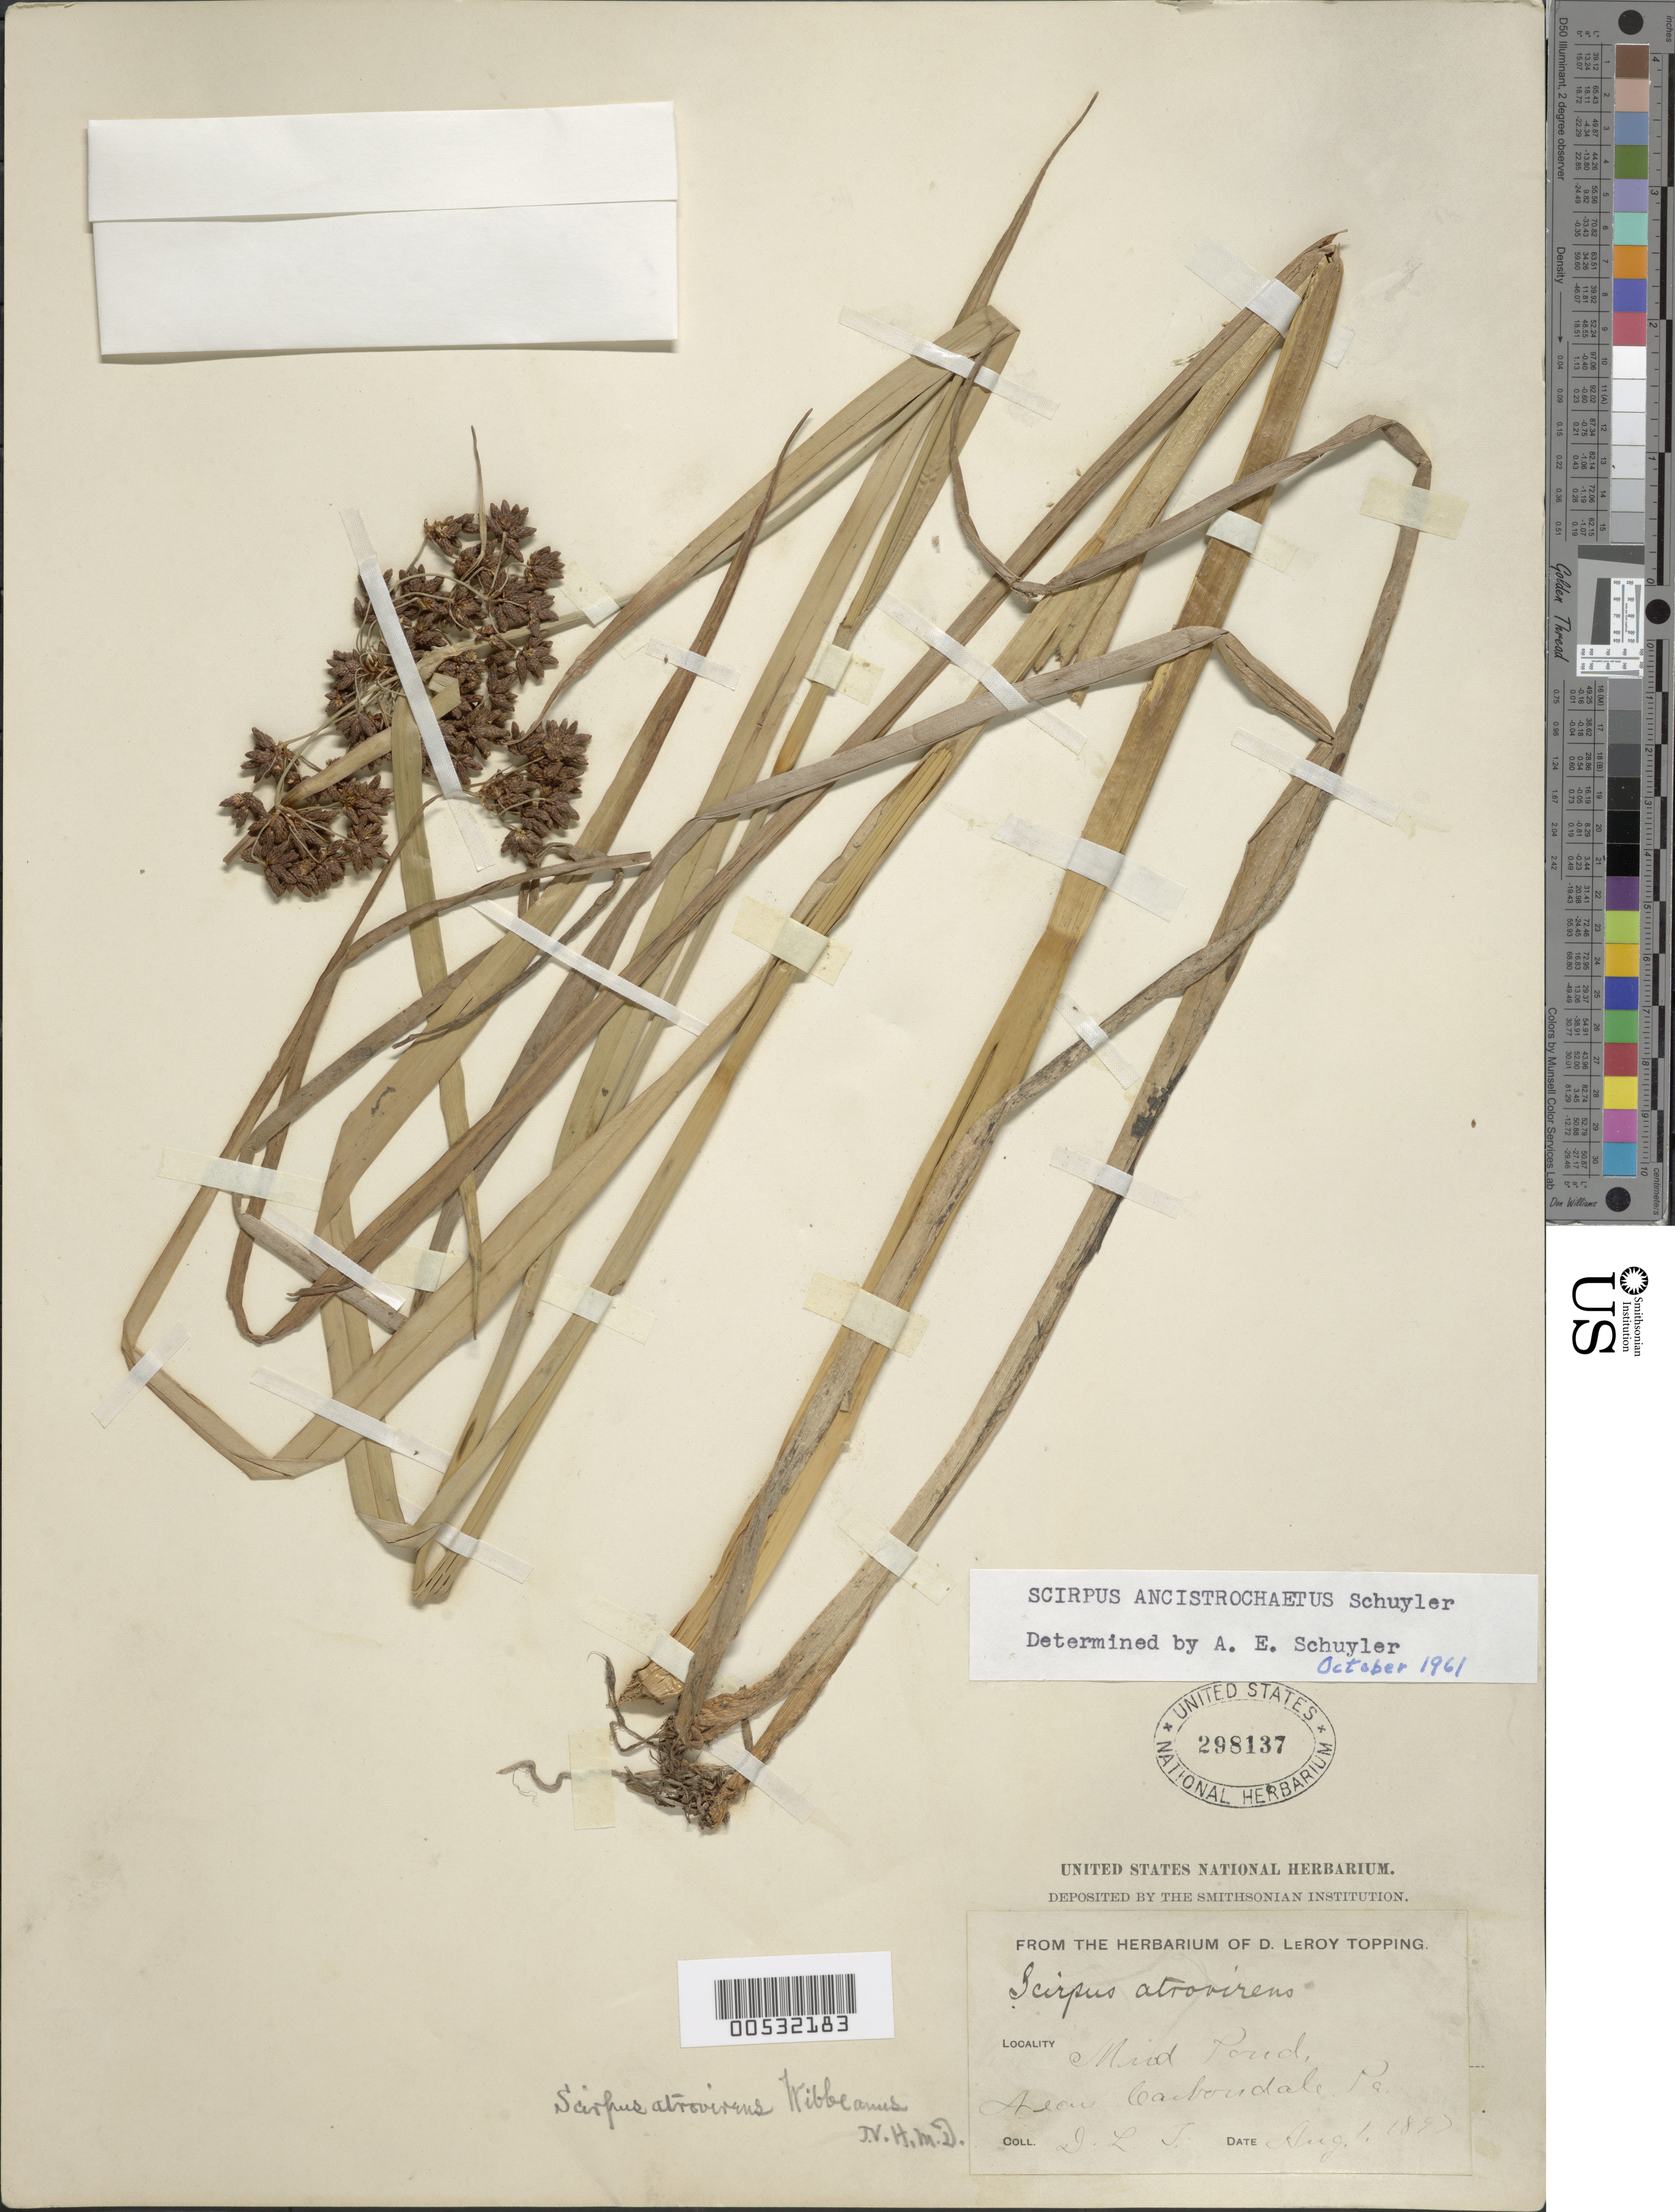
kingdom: Plantae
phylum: Tracheophyta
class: Liliopsida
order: Poales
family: Cyperaceae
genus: Scirpus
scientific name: Scirpus ancistrochaetus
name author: Schuyler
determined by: Schuyler, A.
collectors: D. L. Topping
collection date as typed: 01 Aug 1897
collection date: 1897-08-01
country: United States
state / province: Pennsylvania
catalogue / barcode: US 298137